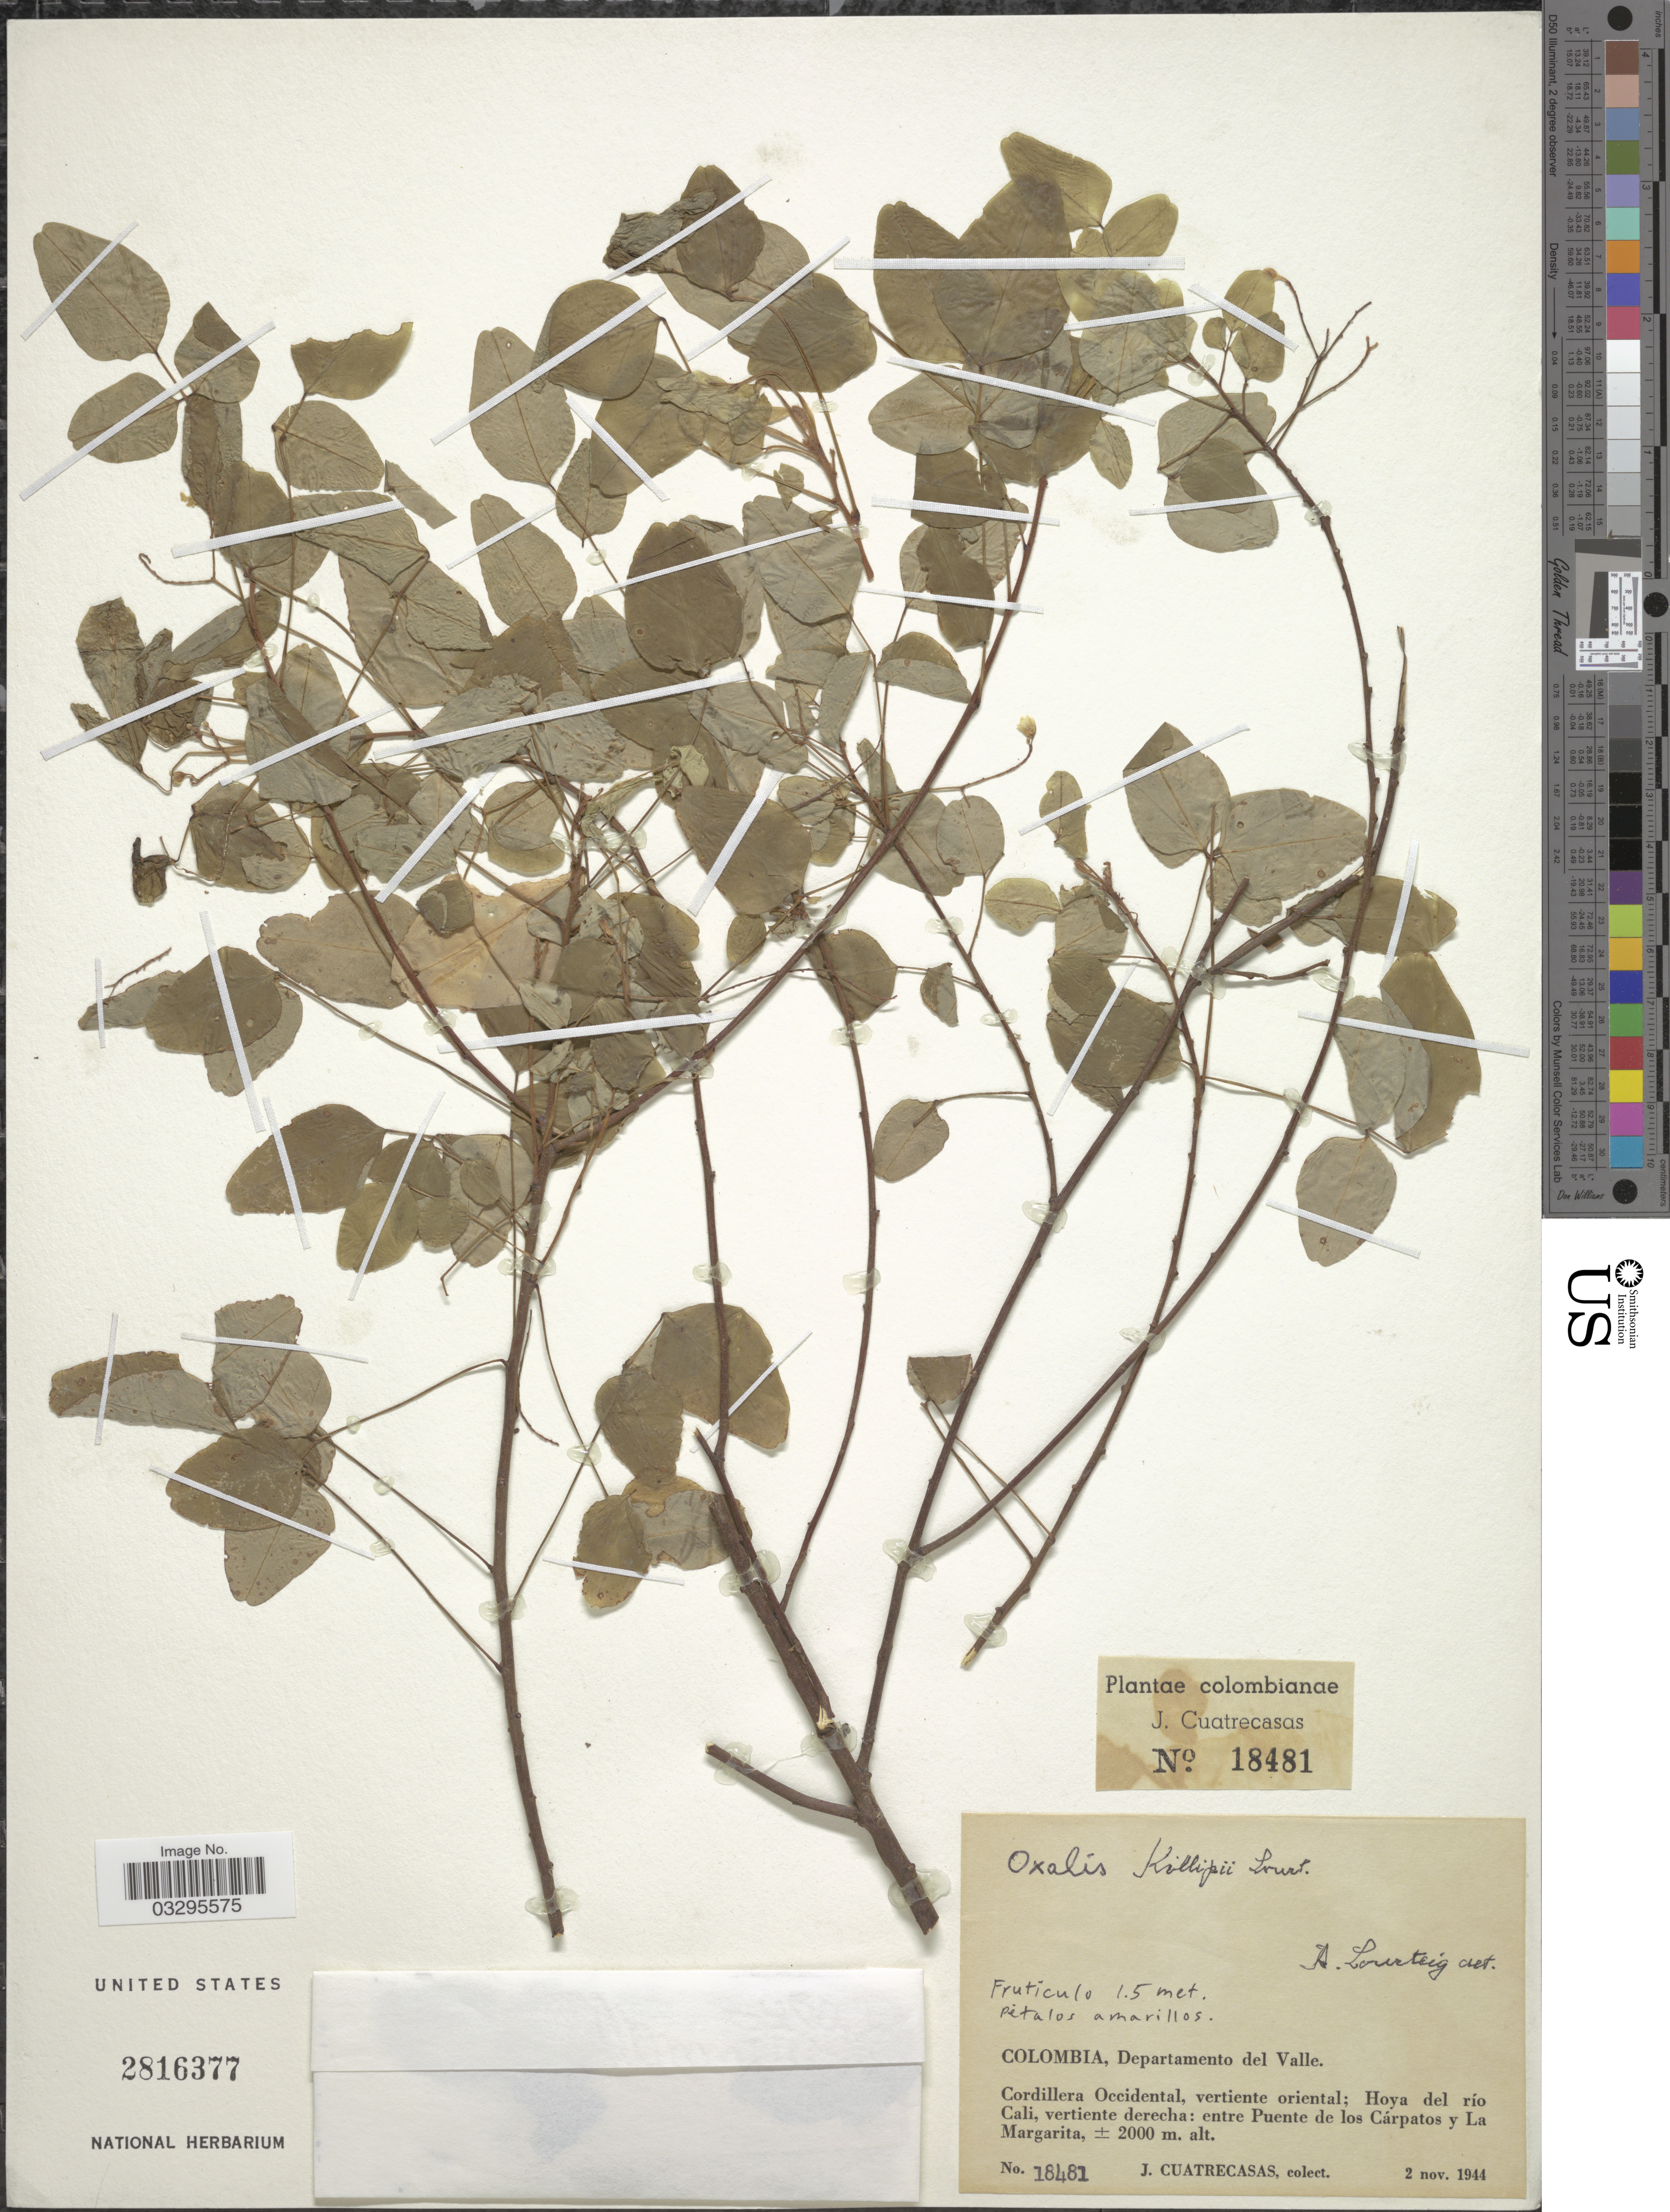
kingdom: Plantae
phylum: Tracheophyta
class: Magnoliopsida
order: Oxalidales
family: Oxalidaceae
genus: Oxalis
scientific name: Oxalis killipii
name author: Lourteig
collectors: J. Cuatrecasas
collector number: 18481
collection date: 1944-11-02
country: Colombia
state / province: Valle del Cauca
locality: Departamento del Valle. Cordillera Occidental, vertiente oriental; Hoya del río Cali, vertiente derecha: entre Puente de los Cárpatos y La Margarita.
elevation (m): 2000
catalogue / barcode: US 2816377